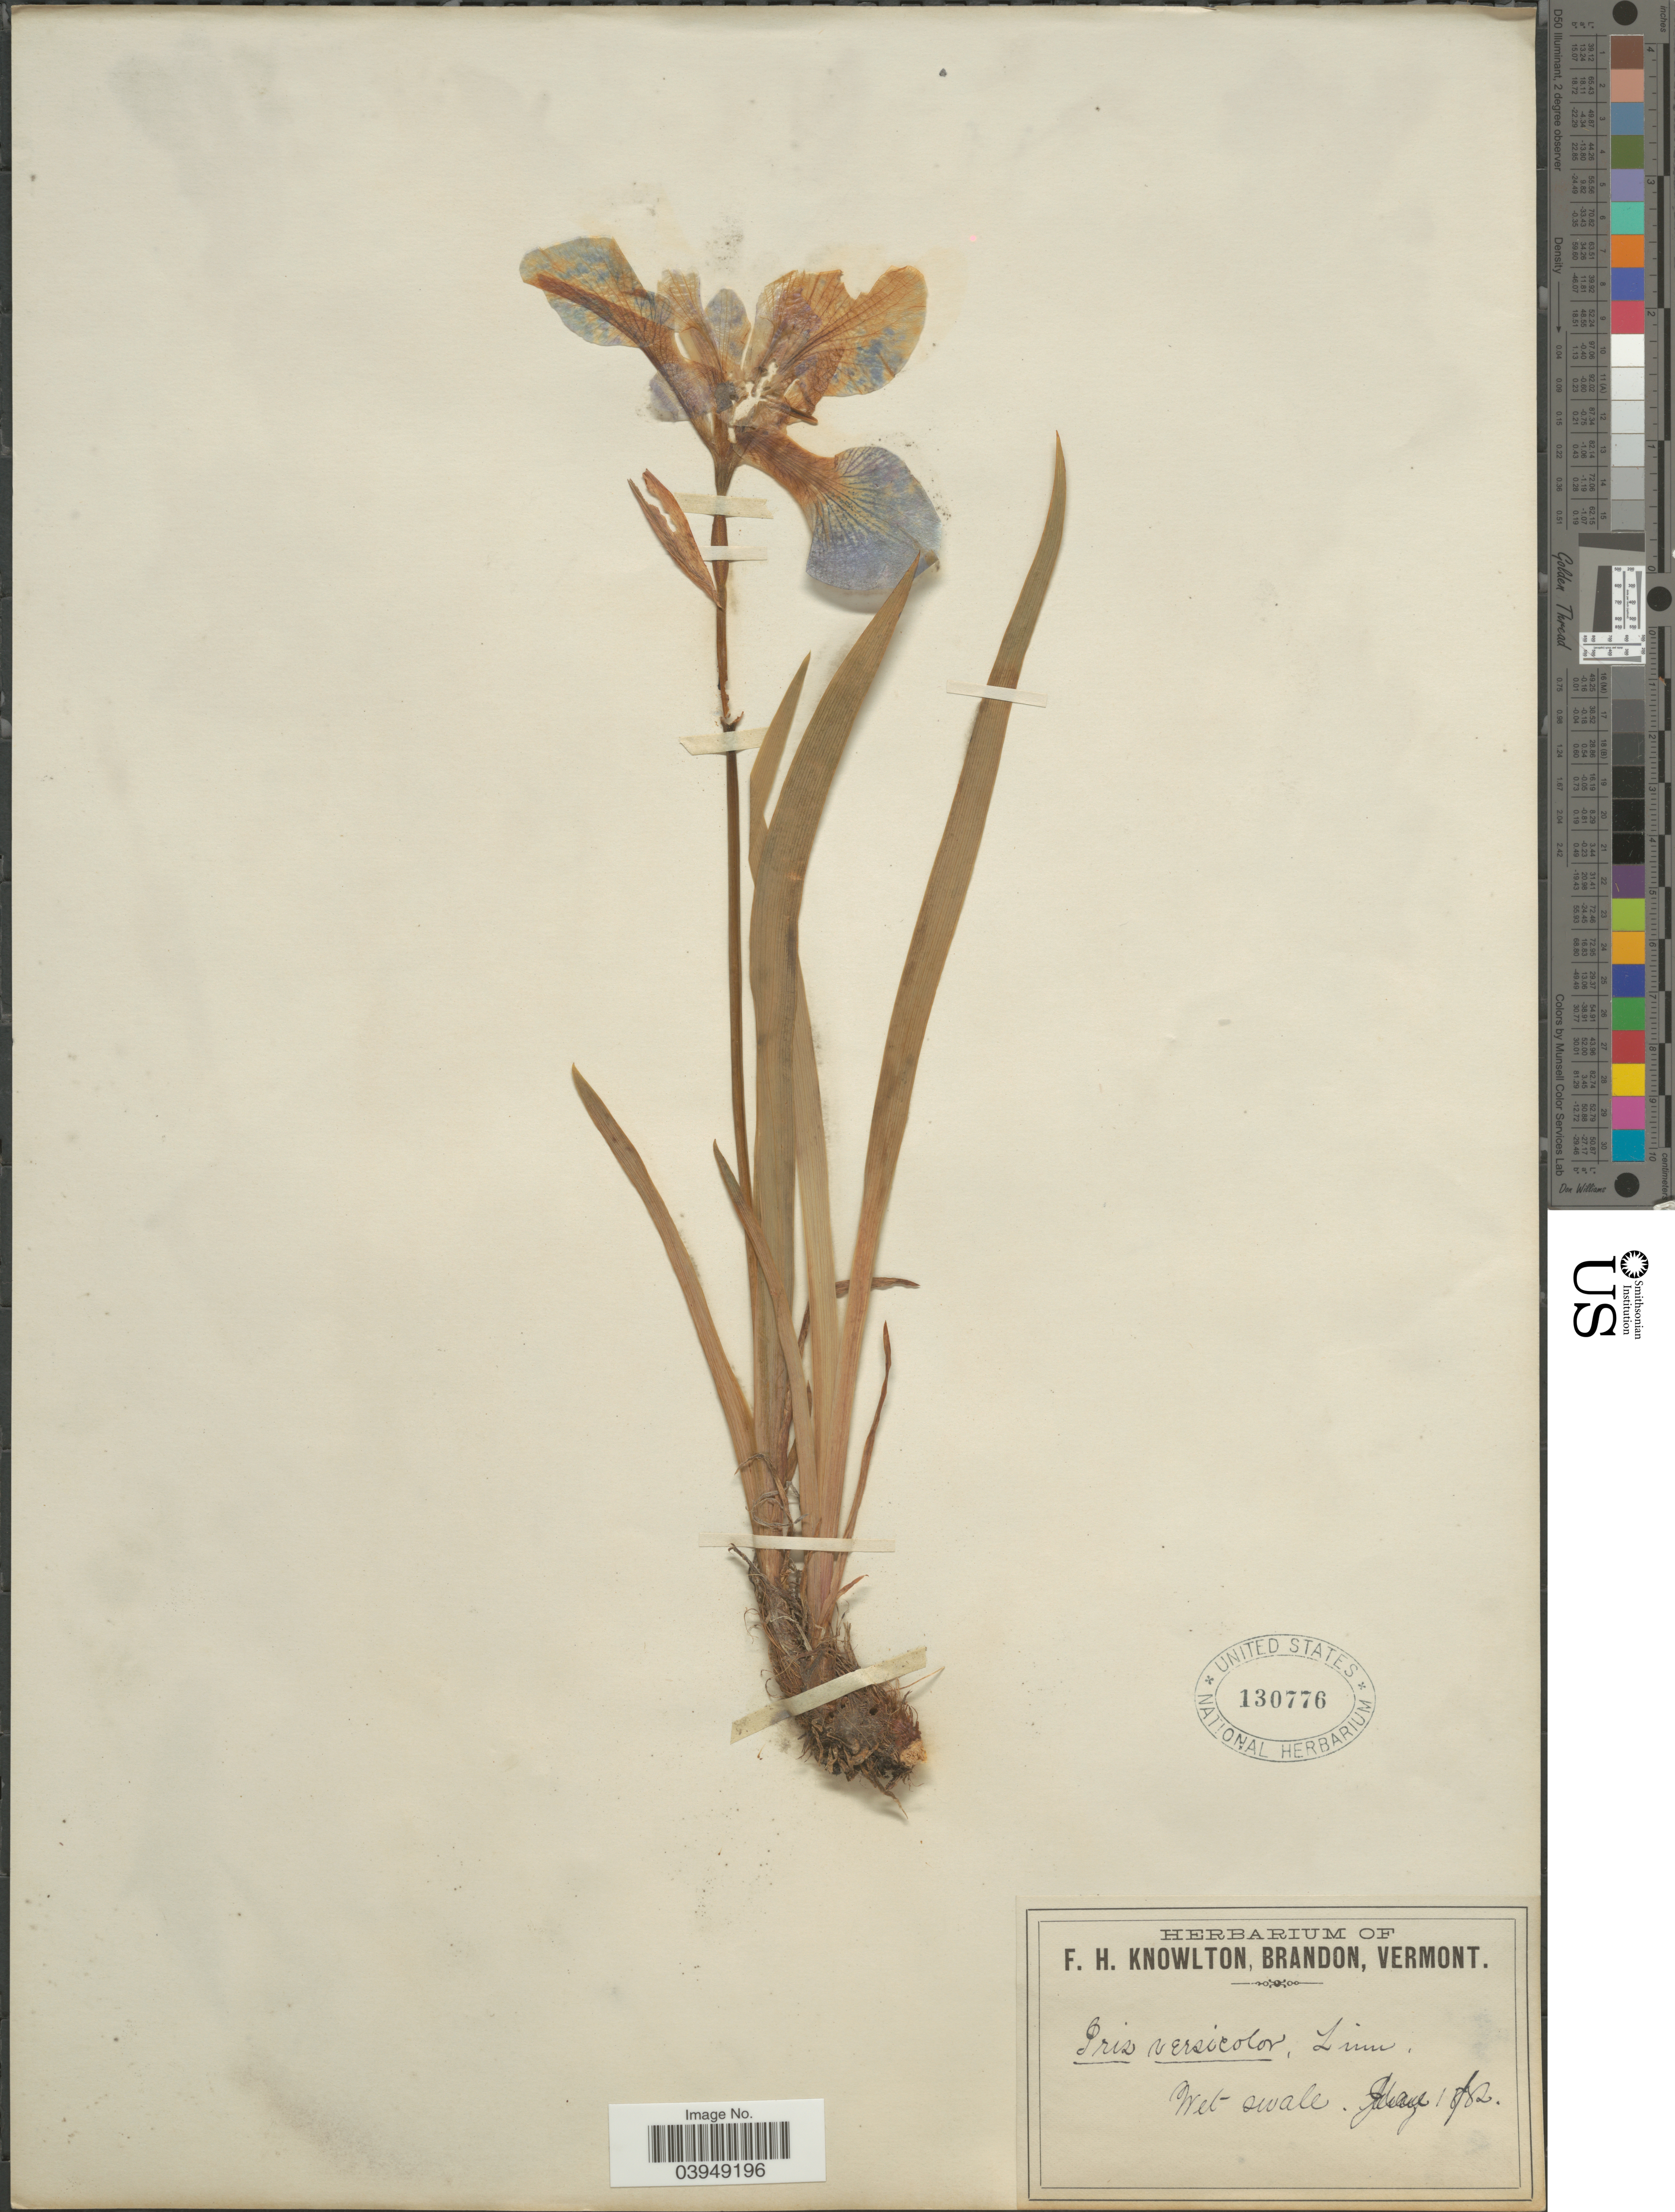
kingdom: Plantae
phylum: Tracheophyta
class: Liliopsida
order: Asparagales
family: Iridaceae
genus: Iris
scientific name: Iris versicolor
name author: L.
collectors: ex herb. F.H. Knowlton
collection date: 1882-05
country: United States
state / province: Vermont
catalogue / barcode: US 130776